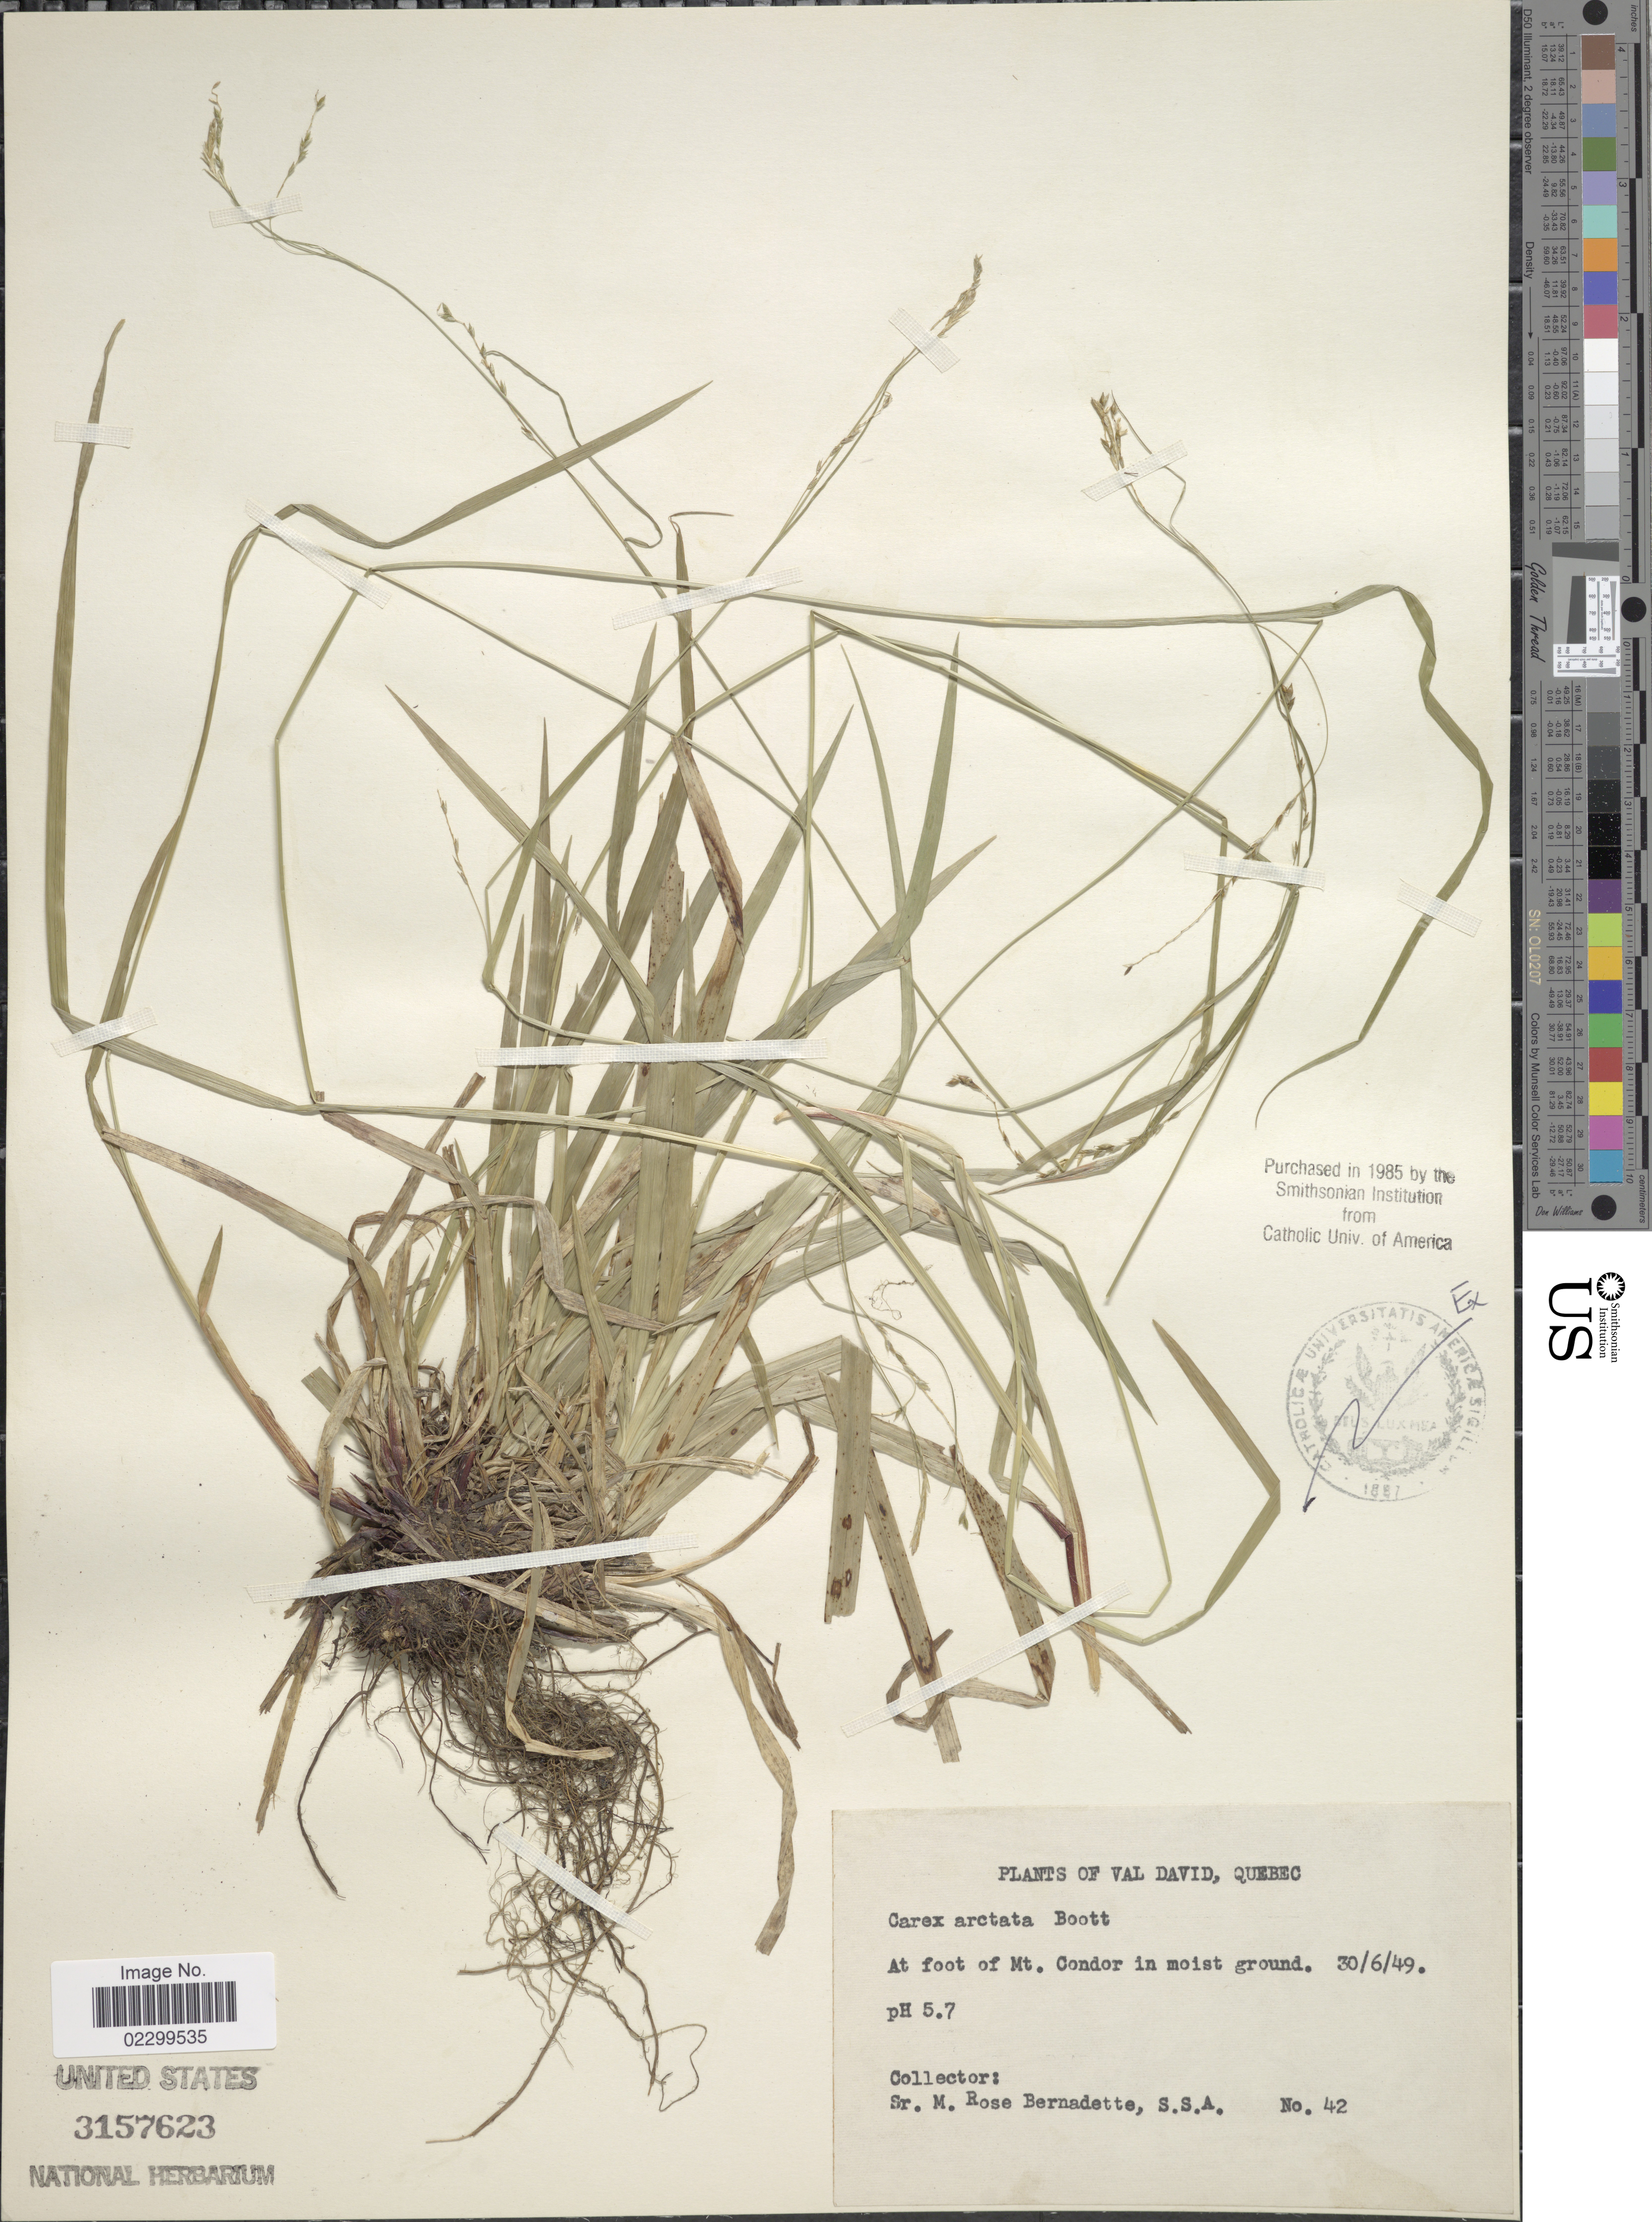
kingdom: Plantae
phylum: Tracheophyta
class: Liliopsida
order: Poales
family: Cyperaceae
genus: Carex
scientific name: Carex arctata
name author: Boott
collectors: M. Bernadette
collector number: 42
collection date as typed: Transcribed d/m/y: 30/6/49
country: Canada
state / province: Quebec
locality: Val David, at foot of Mt. Condor in moist ground.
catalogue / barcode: US 3157623